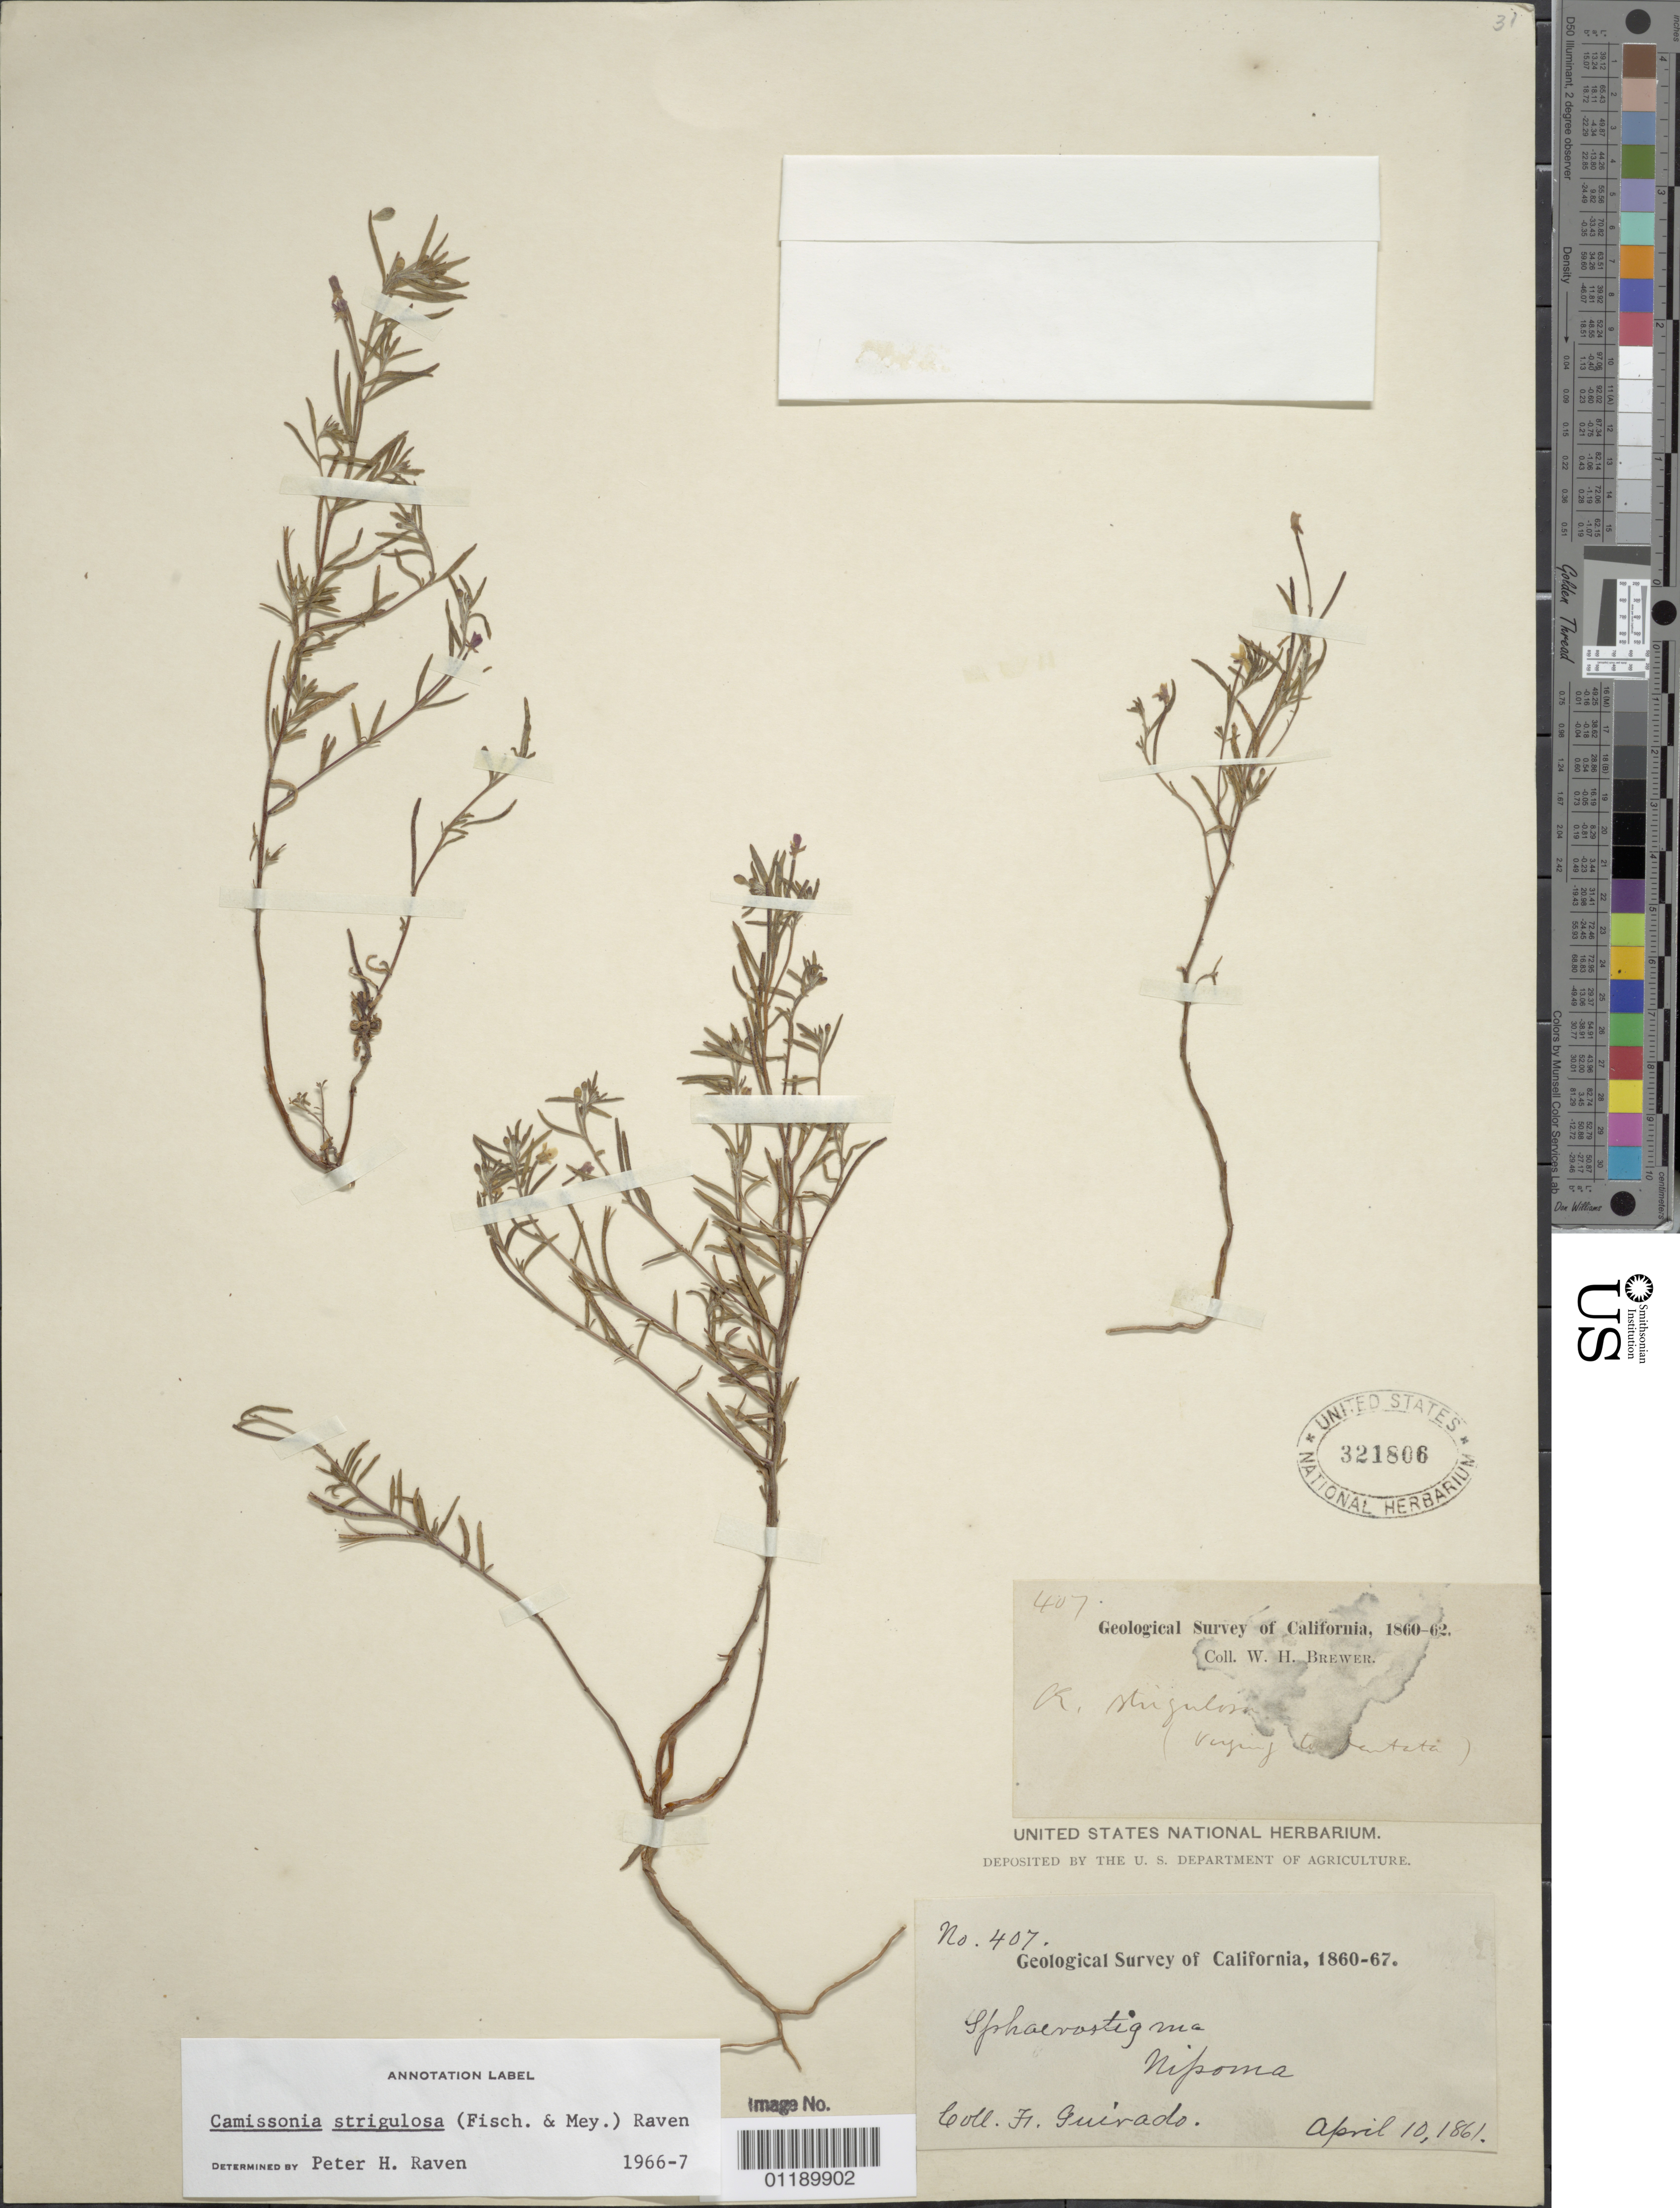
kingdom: Plantae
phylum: Tracheophyta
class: Magnoliopsida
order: Myrtales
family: Onagraceae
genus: Camissonia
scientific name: Camissonia strigulosa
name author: (Fisch. & C.A. Mey.) P.H. Raven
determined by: Raven, P. H.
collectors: F. Guirado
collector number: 407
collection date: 1861-04-10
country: United States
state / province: California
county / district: San Luis Obispo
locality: Nipoma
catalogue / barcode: US 321806